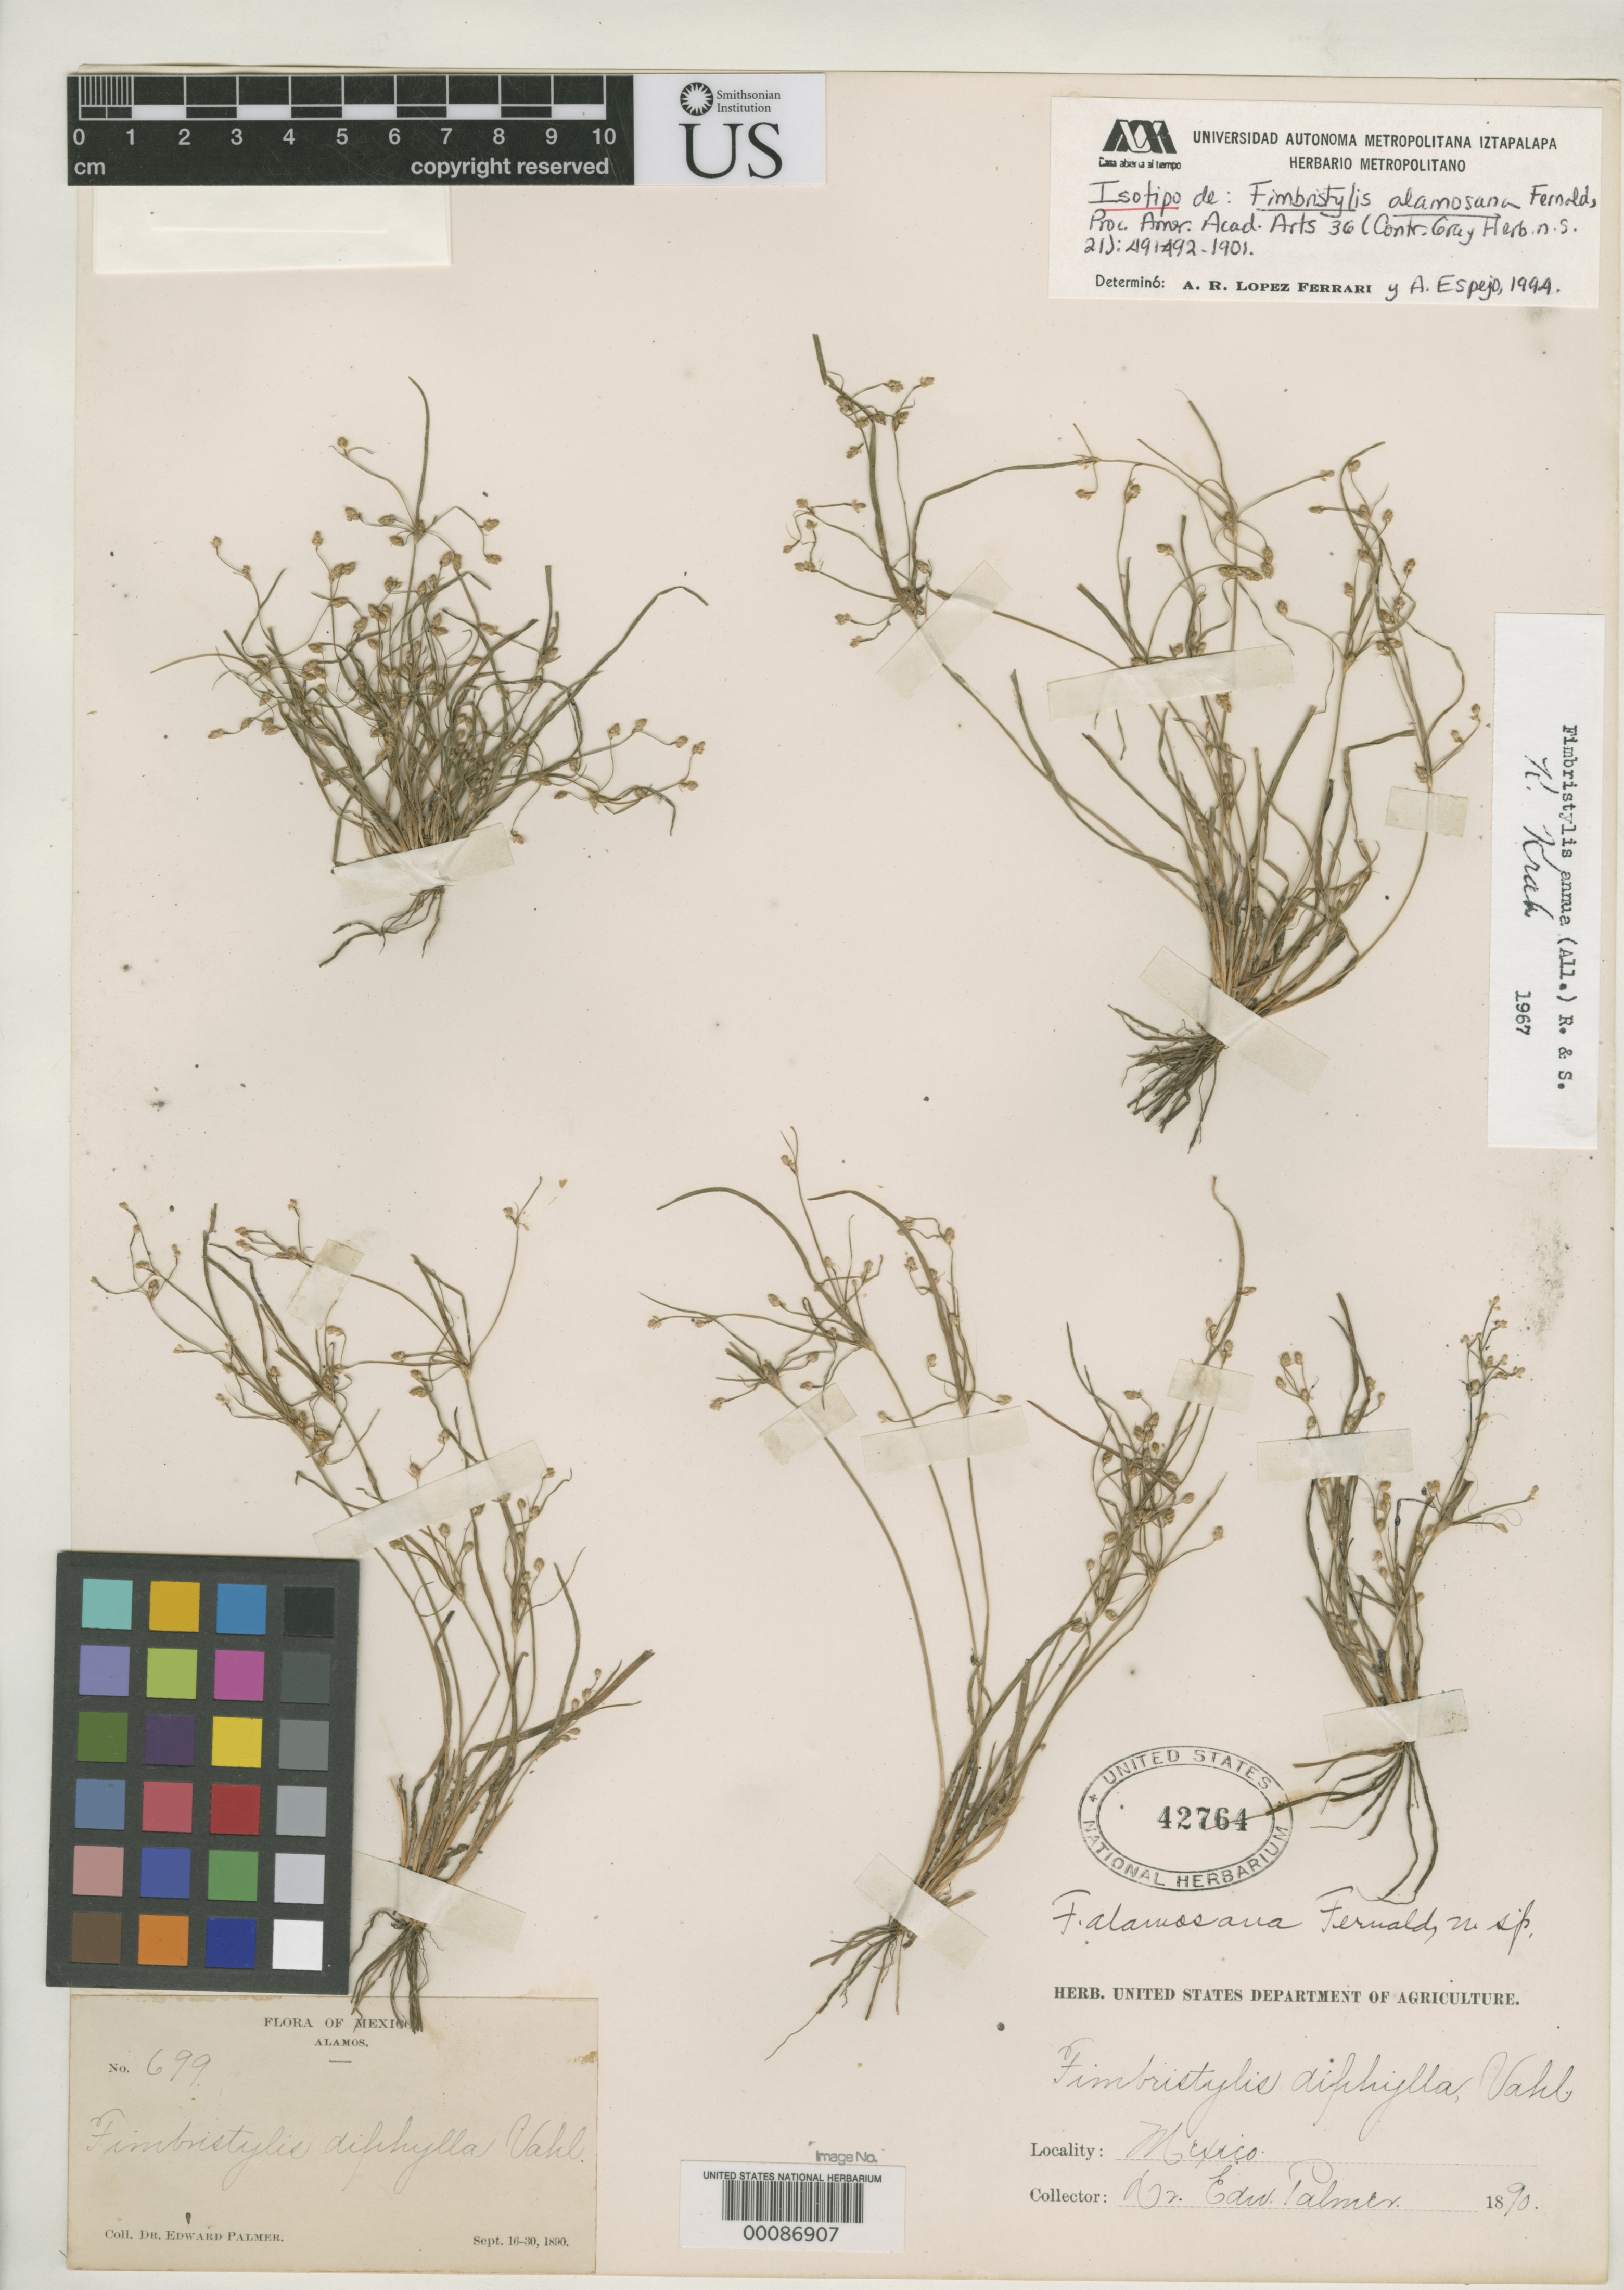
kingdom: Plantae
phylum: Tracheophyta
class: Liliopsida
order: Poales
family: Cyperaceae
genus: Fimbristylis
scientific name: Fimbristylis alamosana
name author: Fernald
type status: Isotype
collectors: E. Palmer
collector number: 699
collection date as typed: Sep 1890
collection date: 1890-09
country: Mexico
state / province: Sonora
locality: Alamos.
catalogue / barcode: US 42764